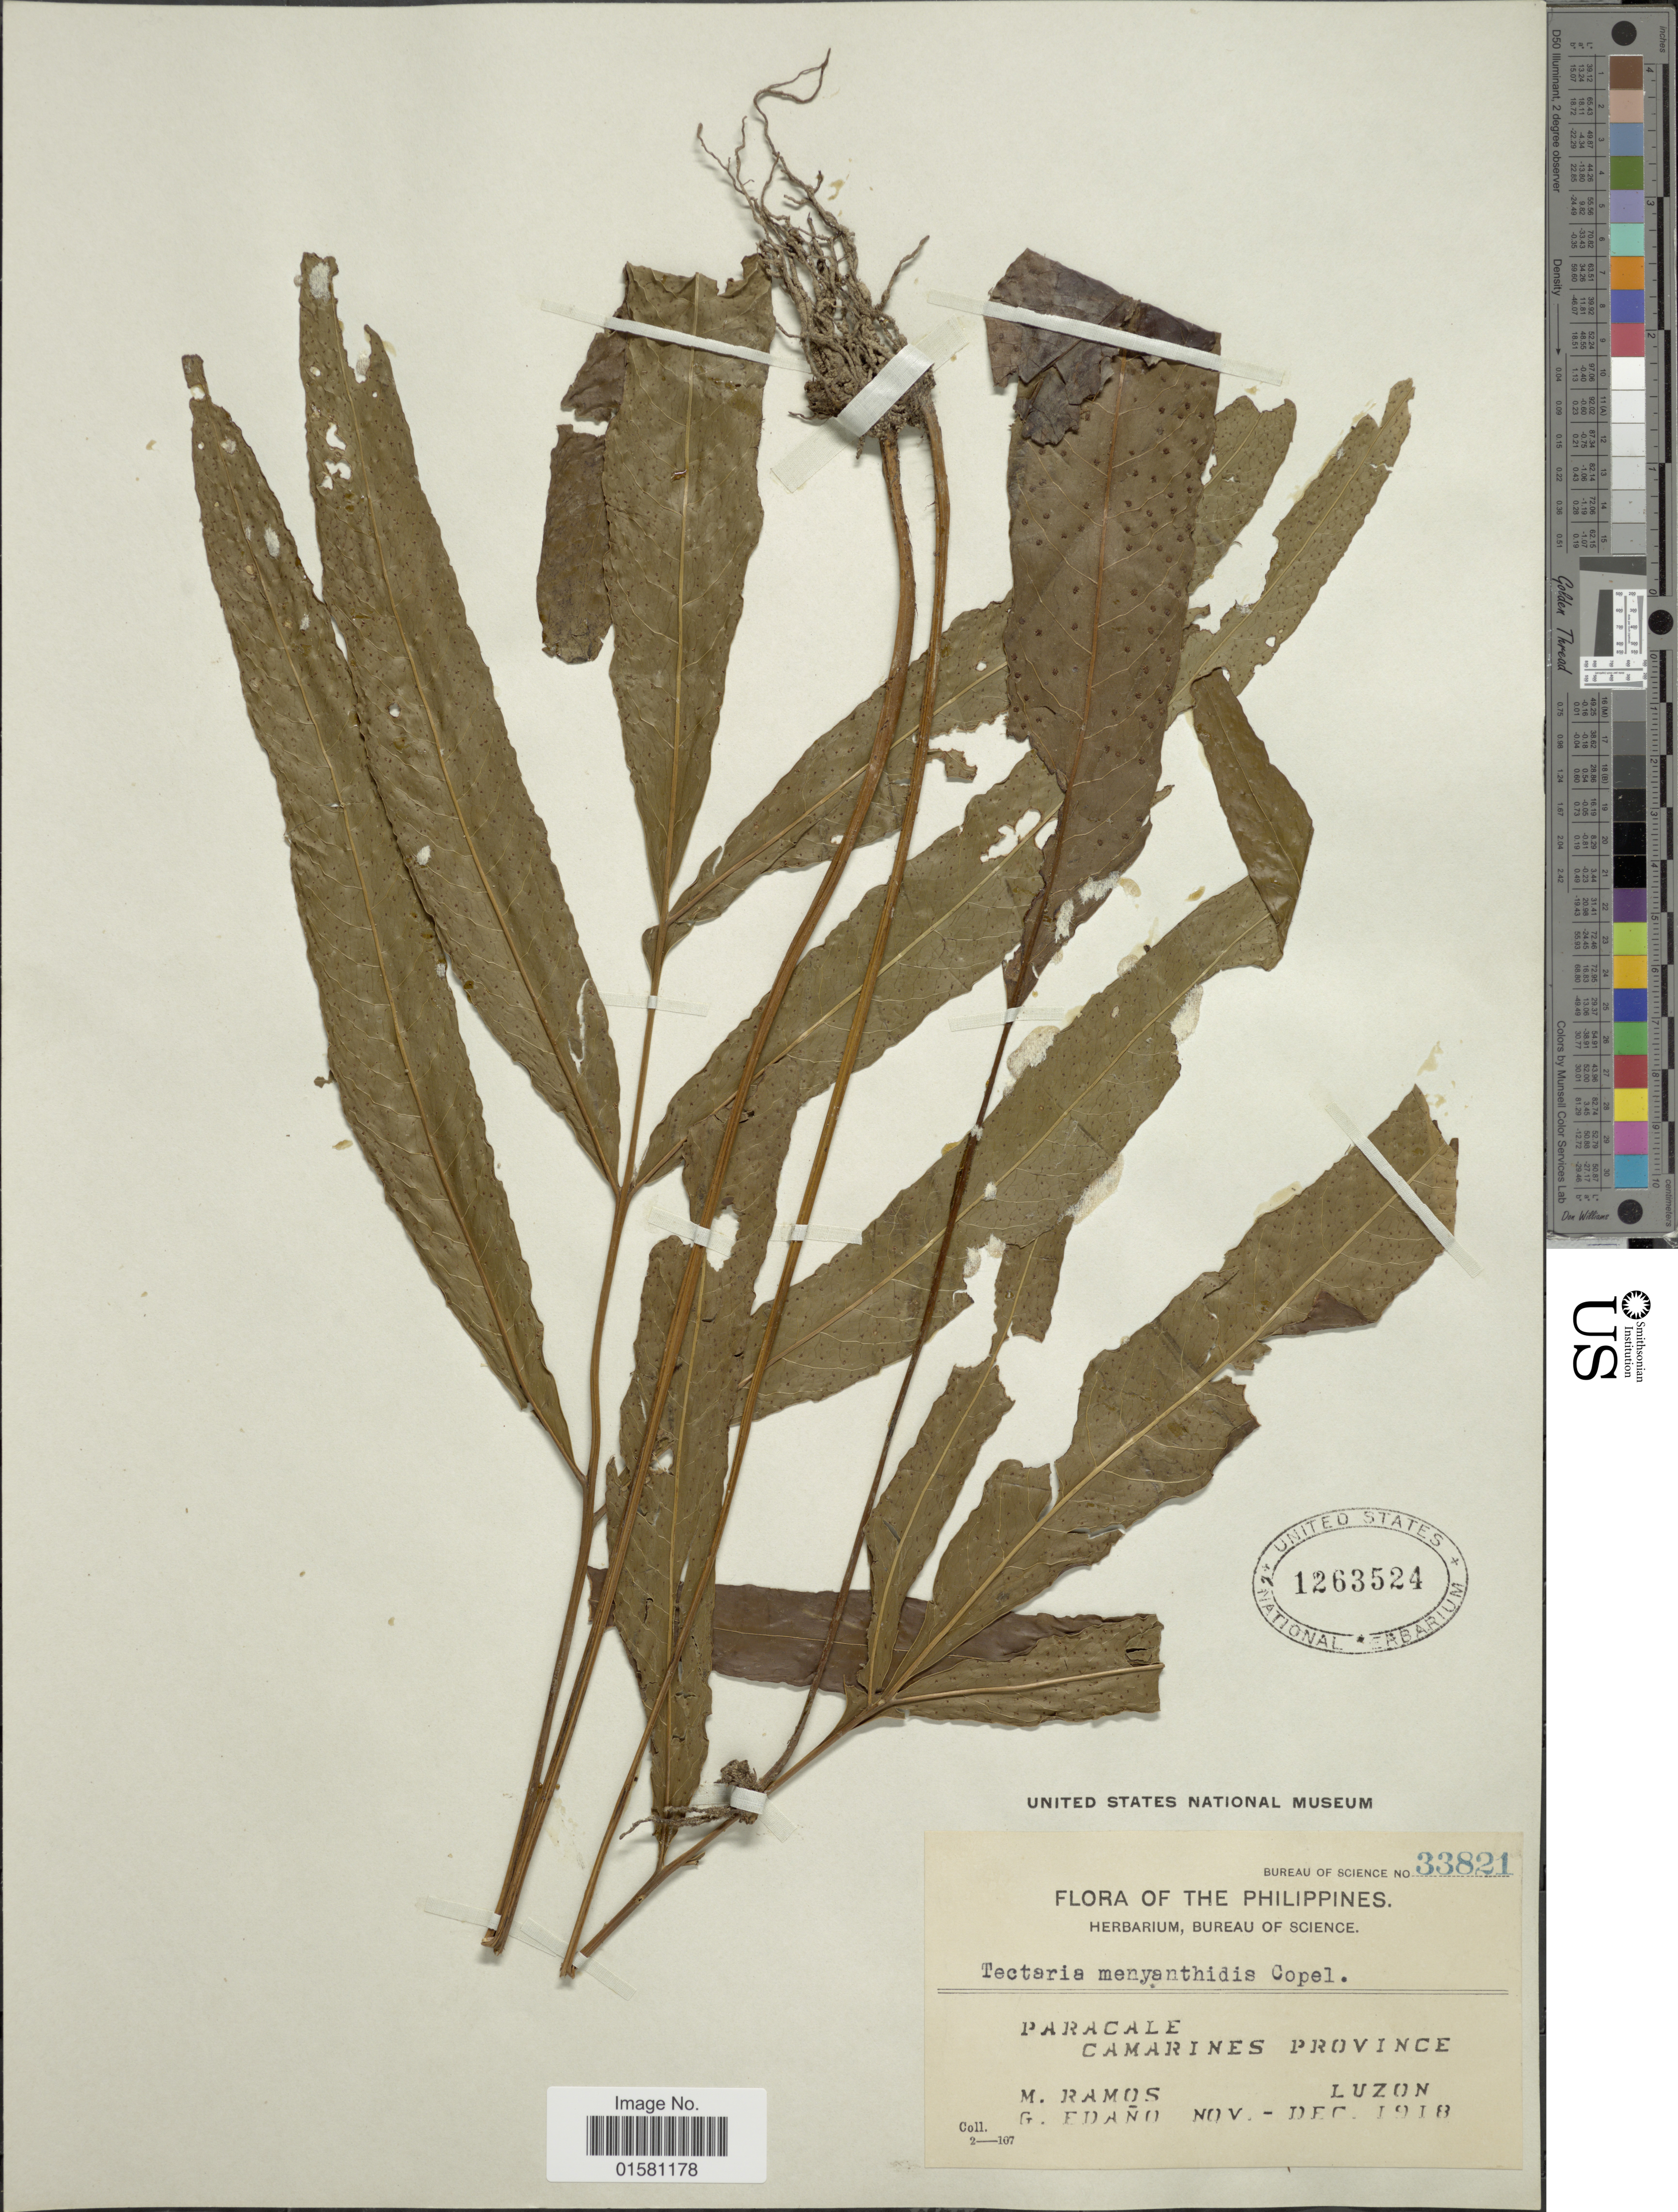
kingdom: Plantae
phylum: Tracheophyta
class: Polypodiopsida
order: Polypodiales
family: Tectariaceae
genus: Tectaria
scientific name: Tectaria menyanthidis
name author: (C. Presl) Copel.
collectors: M. Ramos & G. Edaño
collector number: Bureau of Science 33821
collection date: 1918-11/1918-12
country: Philippines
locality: Paracale Camarines Province, Luzon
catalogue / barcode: US 1263524